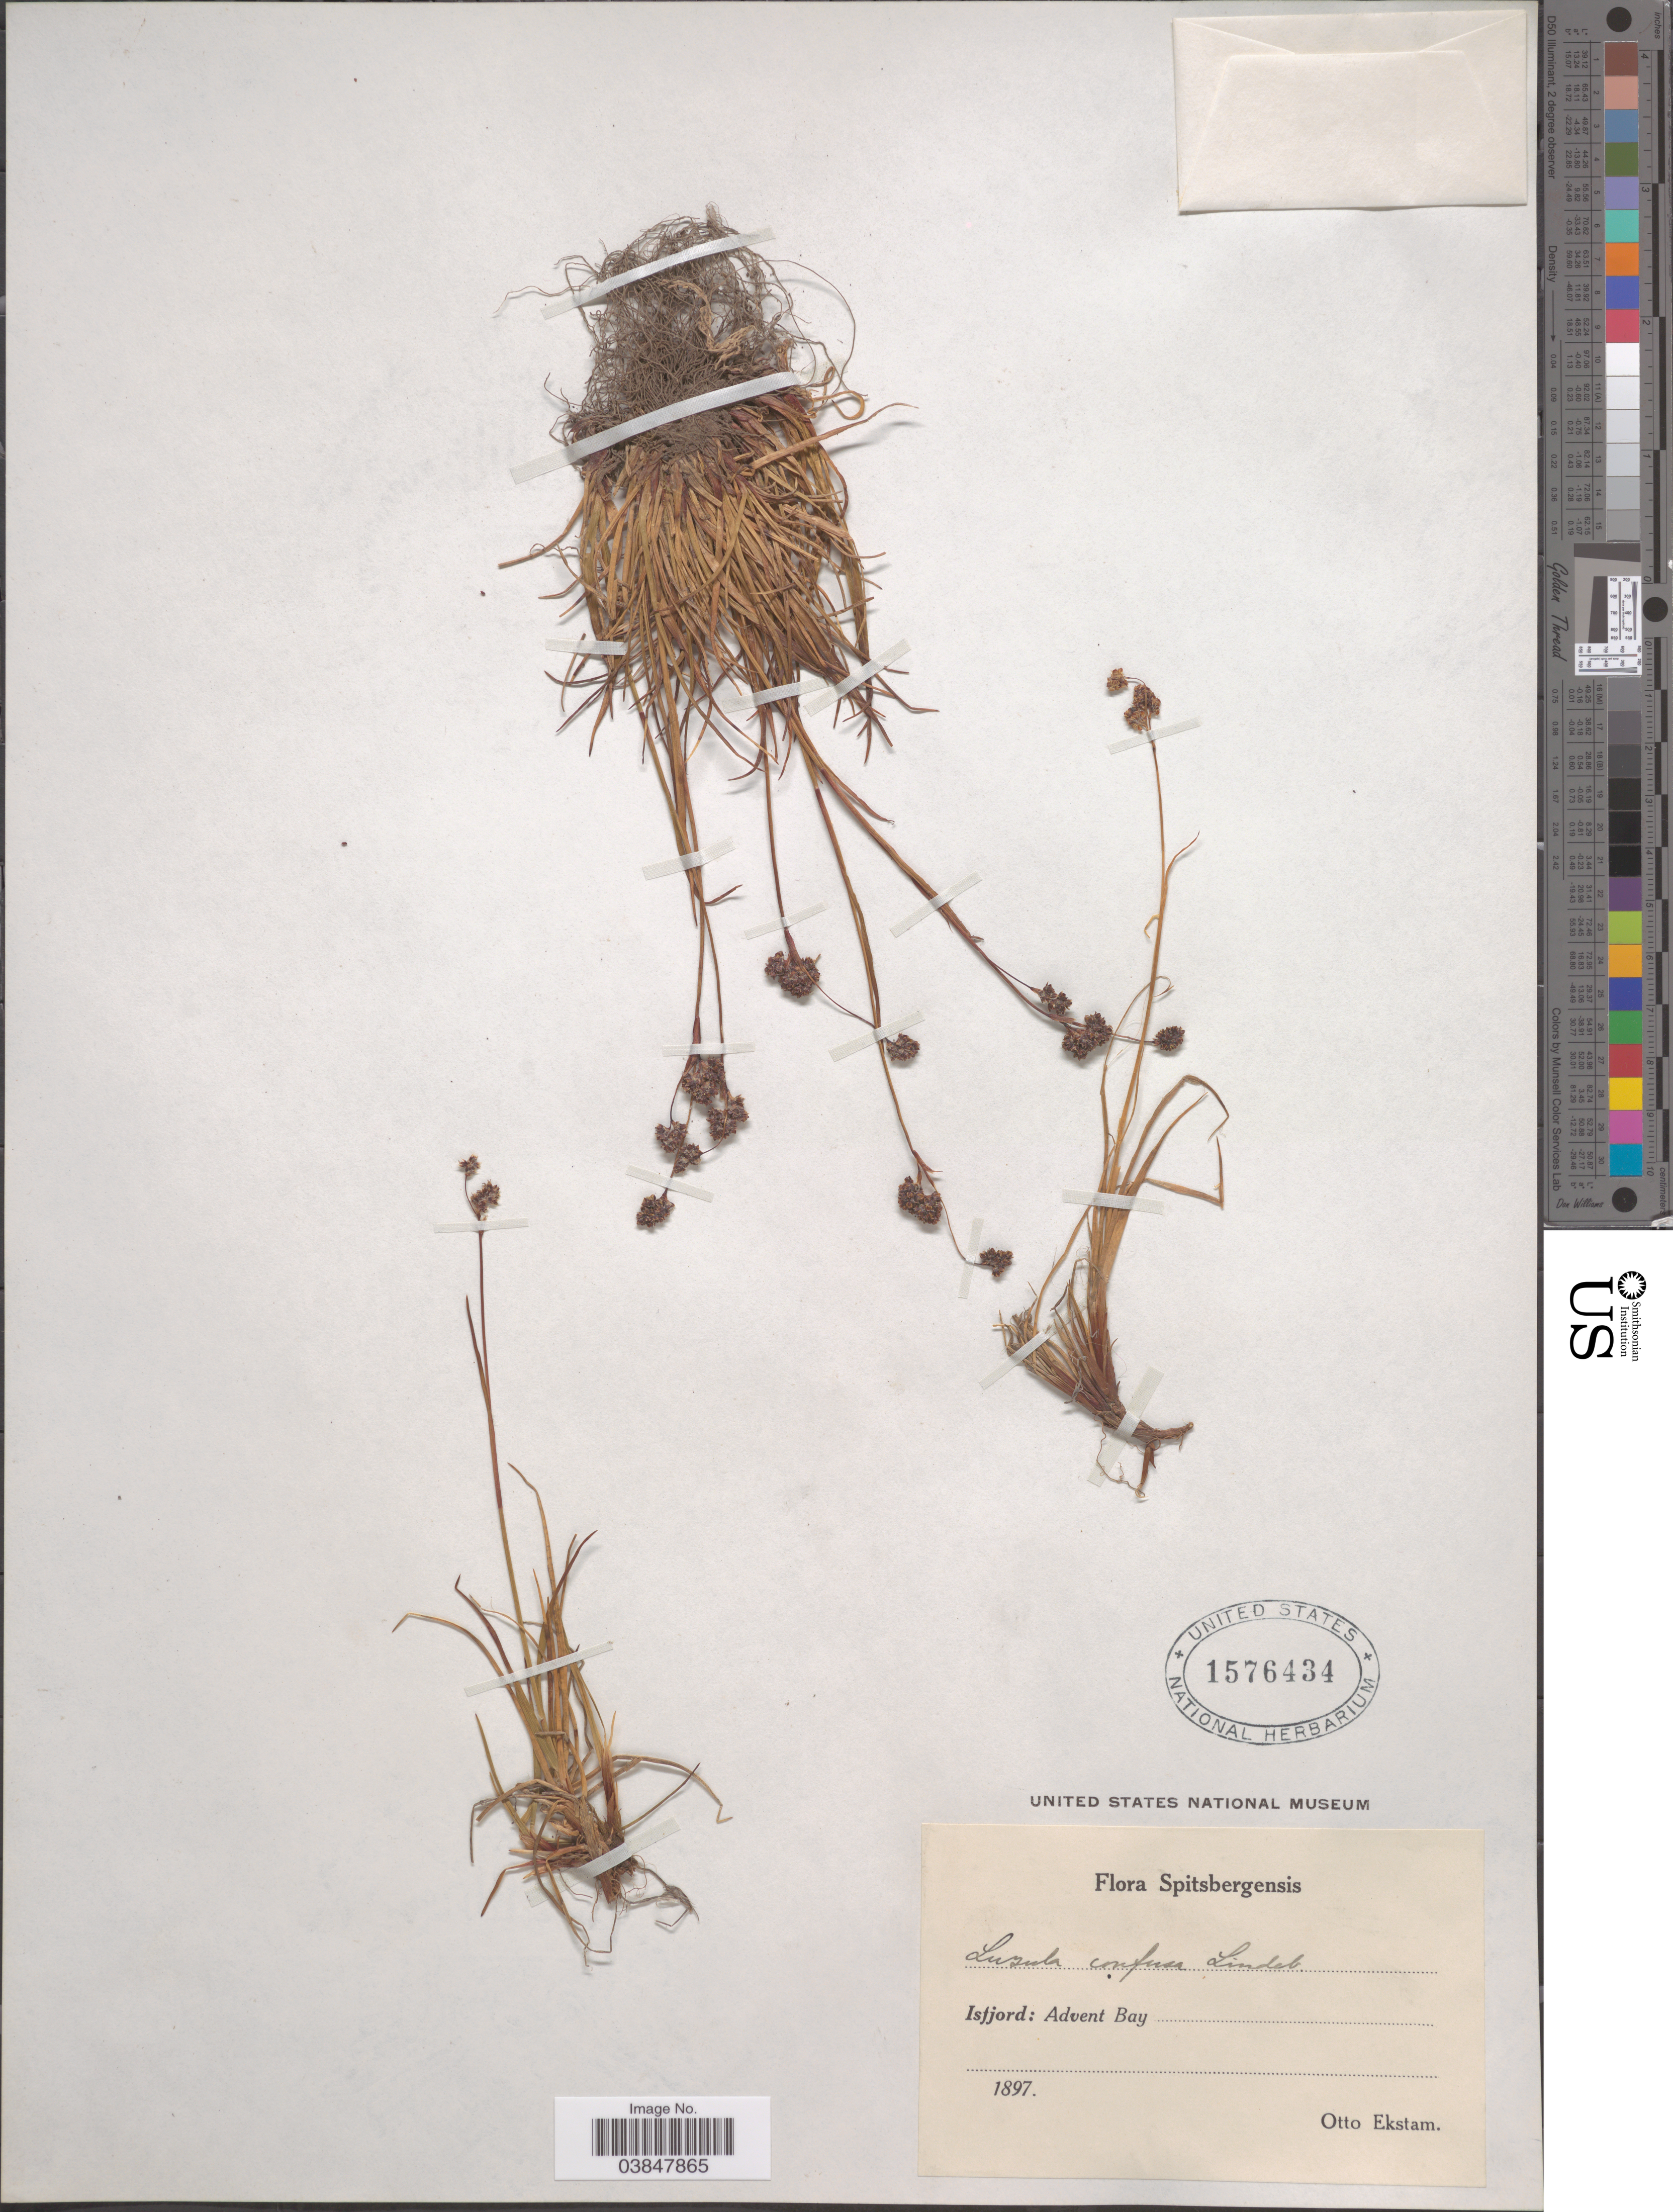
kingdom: Plantae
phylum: Tracheophyta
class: Liliopsida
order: Poales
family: Juncaceae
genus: Luzula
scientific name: Luzula confusa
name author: Lindeb.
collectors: O. Ekstam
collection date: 1897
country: Norway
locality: Spitsbergensis. Isfjord: Advent Bay.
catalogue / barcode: US 1576434